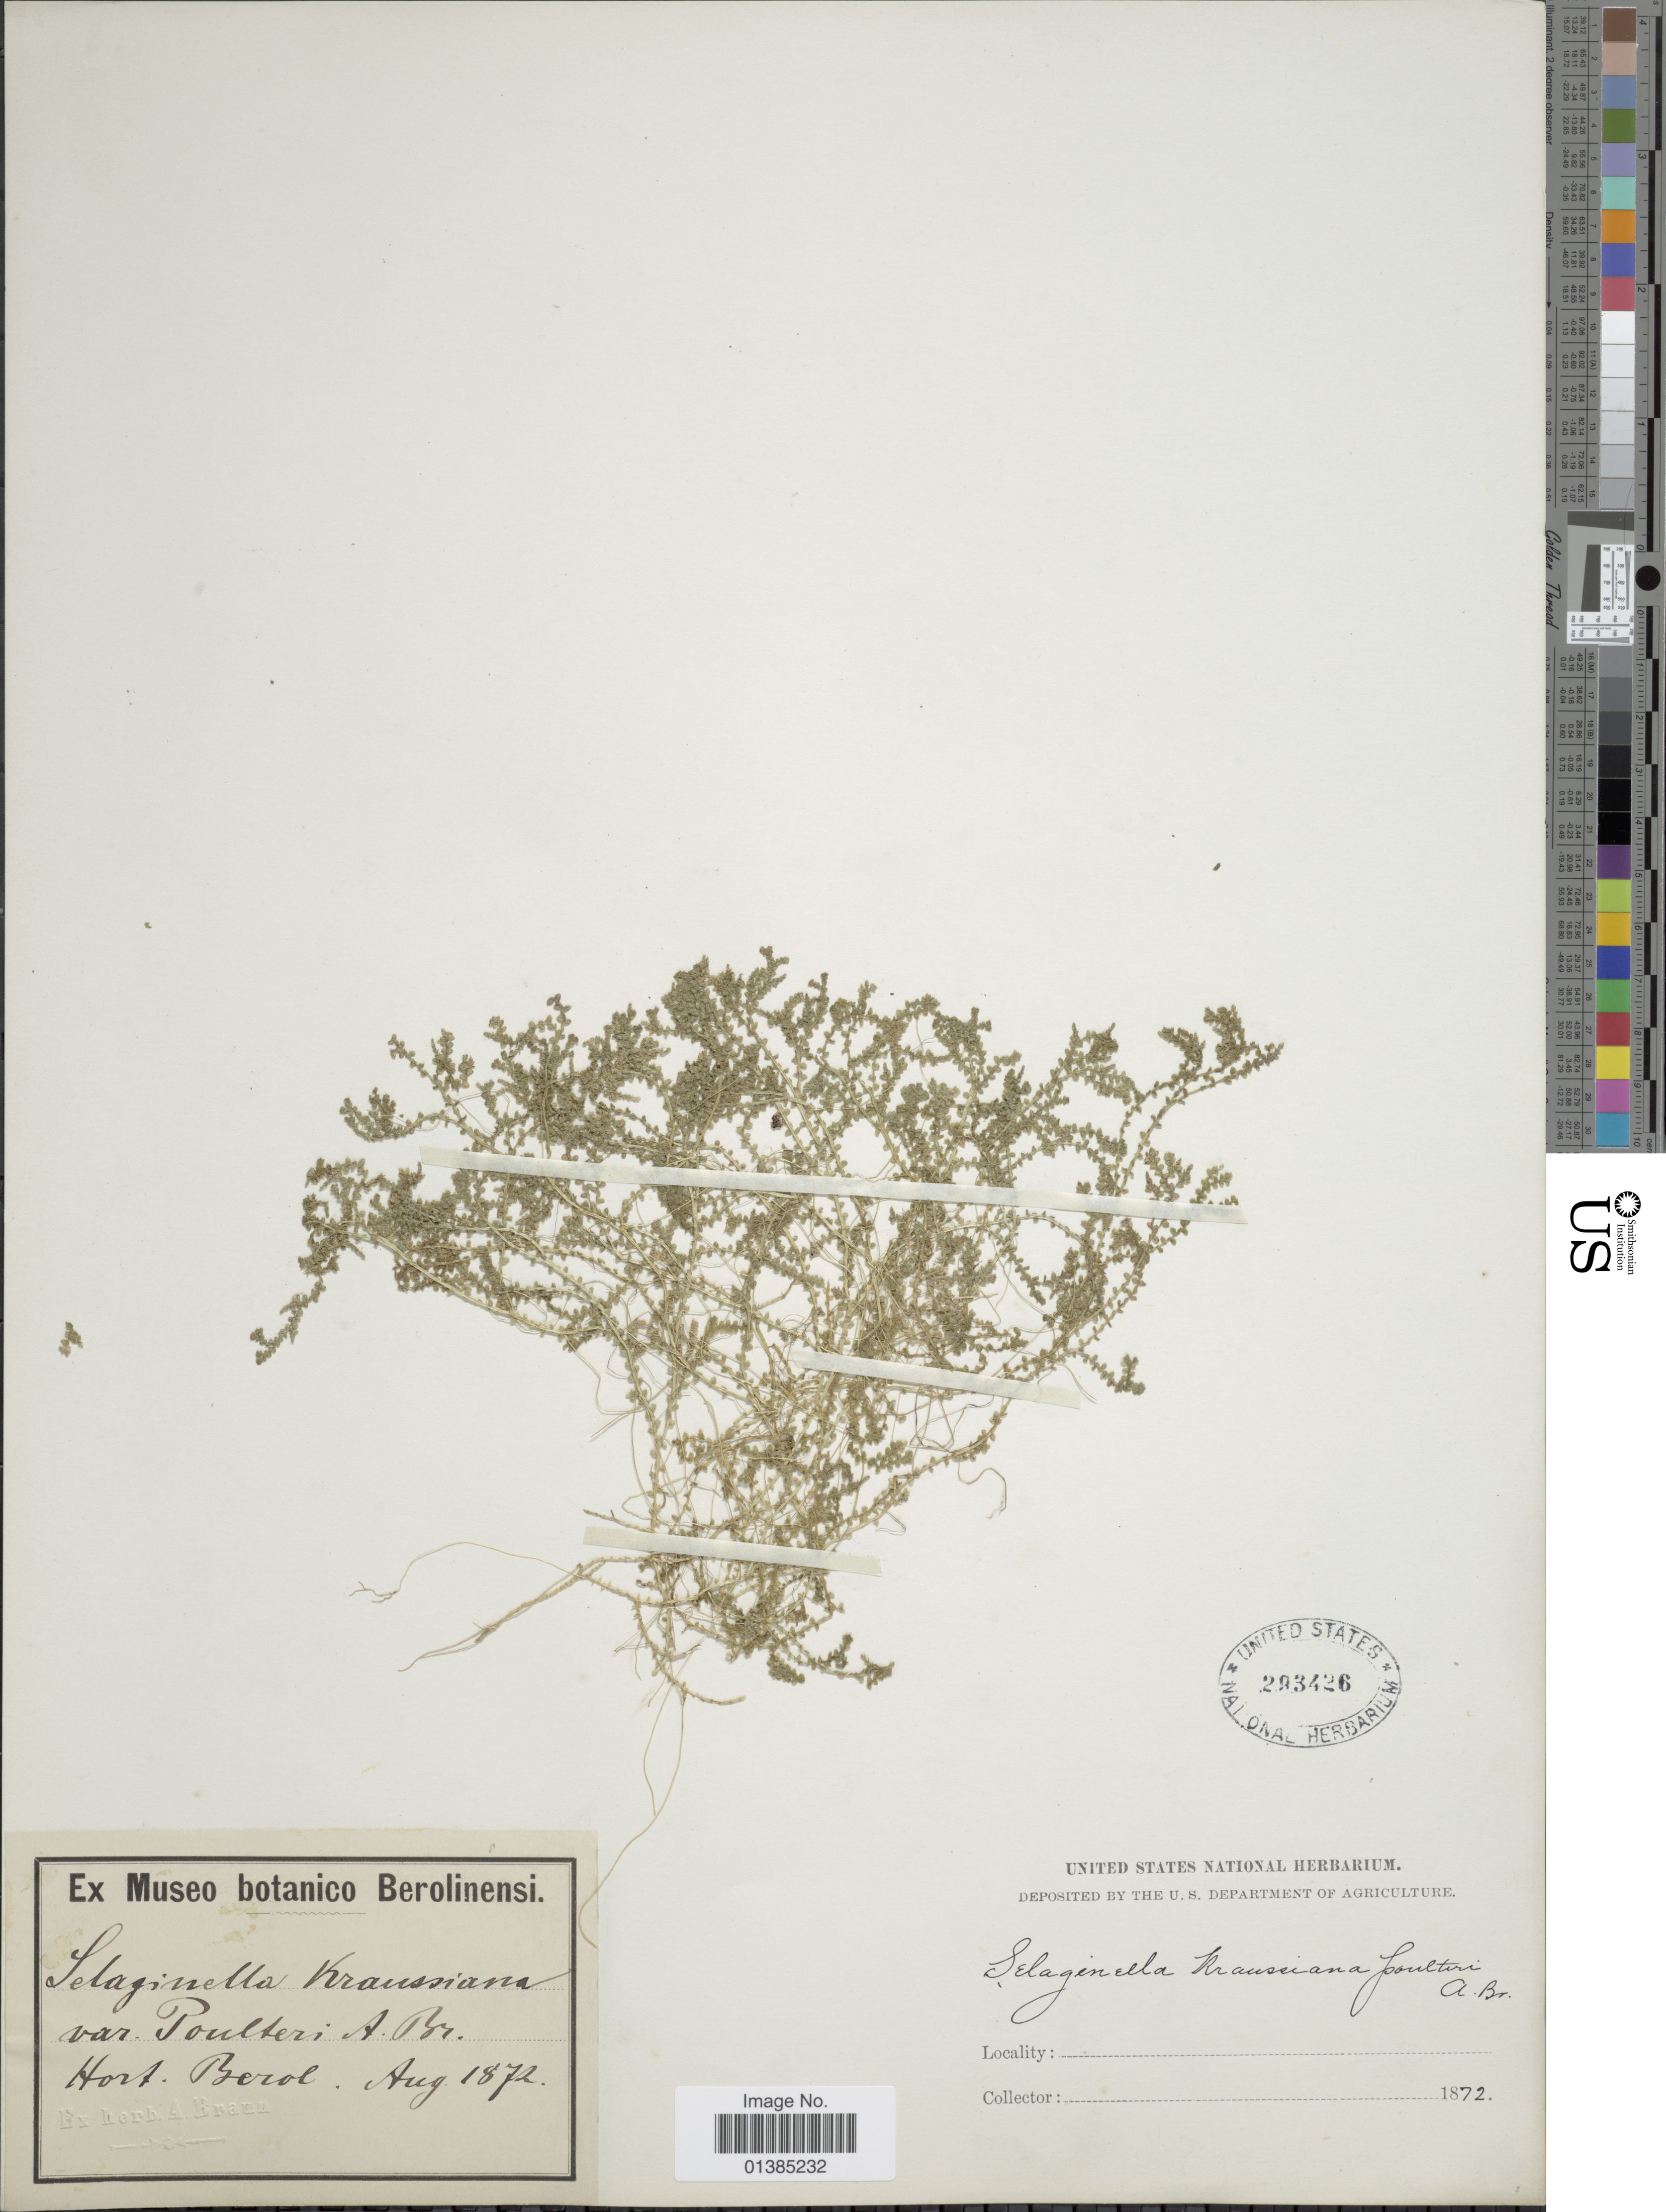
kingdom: Plantae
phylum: Tracheophyta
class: Lycopodiopsida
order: Selaginellales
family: Selaginellaceae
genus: Selaginella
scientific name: Selaginella kraussiana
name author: (Kunze) A. Braun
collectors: ex Museo Botanico Berolinensi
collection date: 1872-08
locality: Hort. Berol.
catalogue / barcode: US 293426